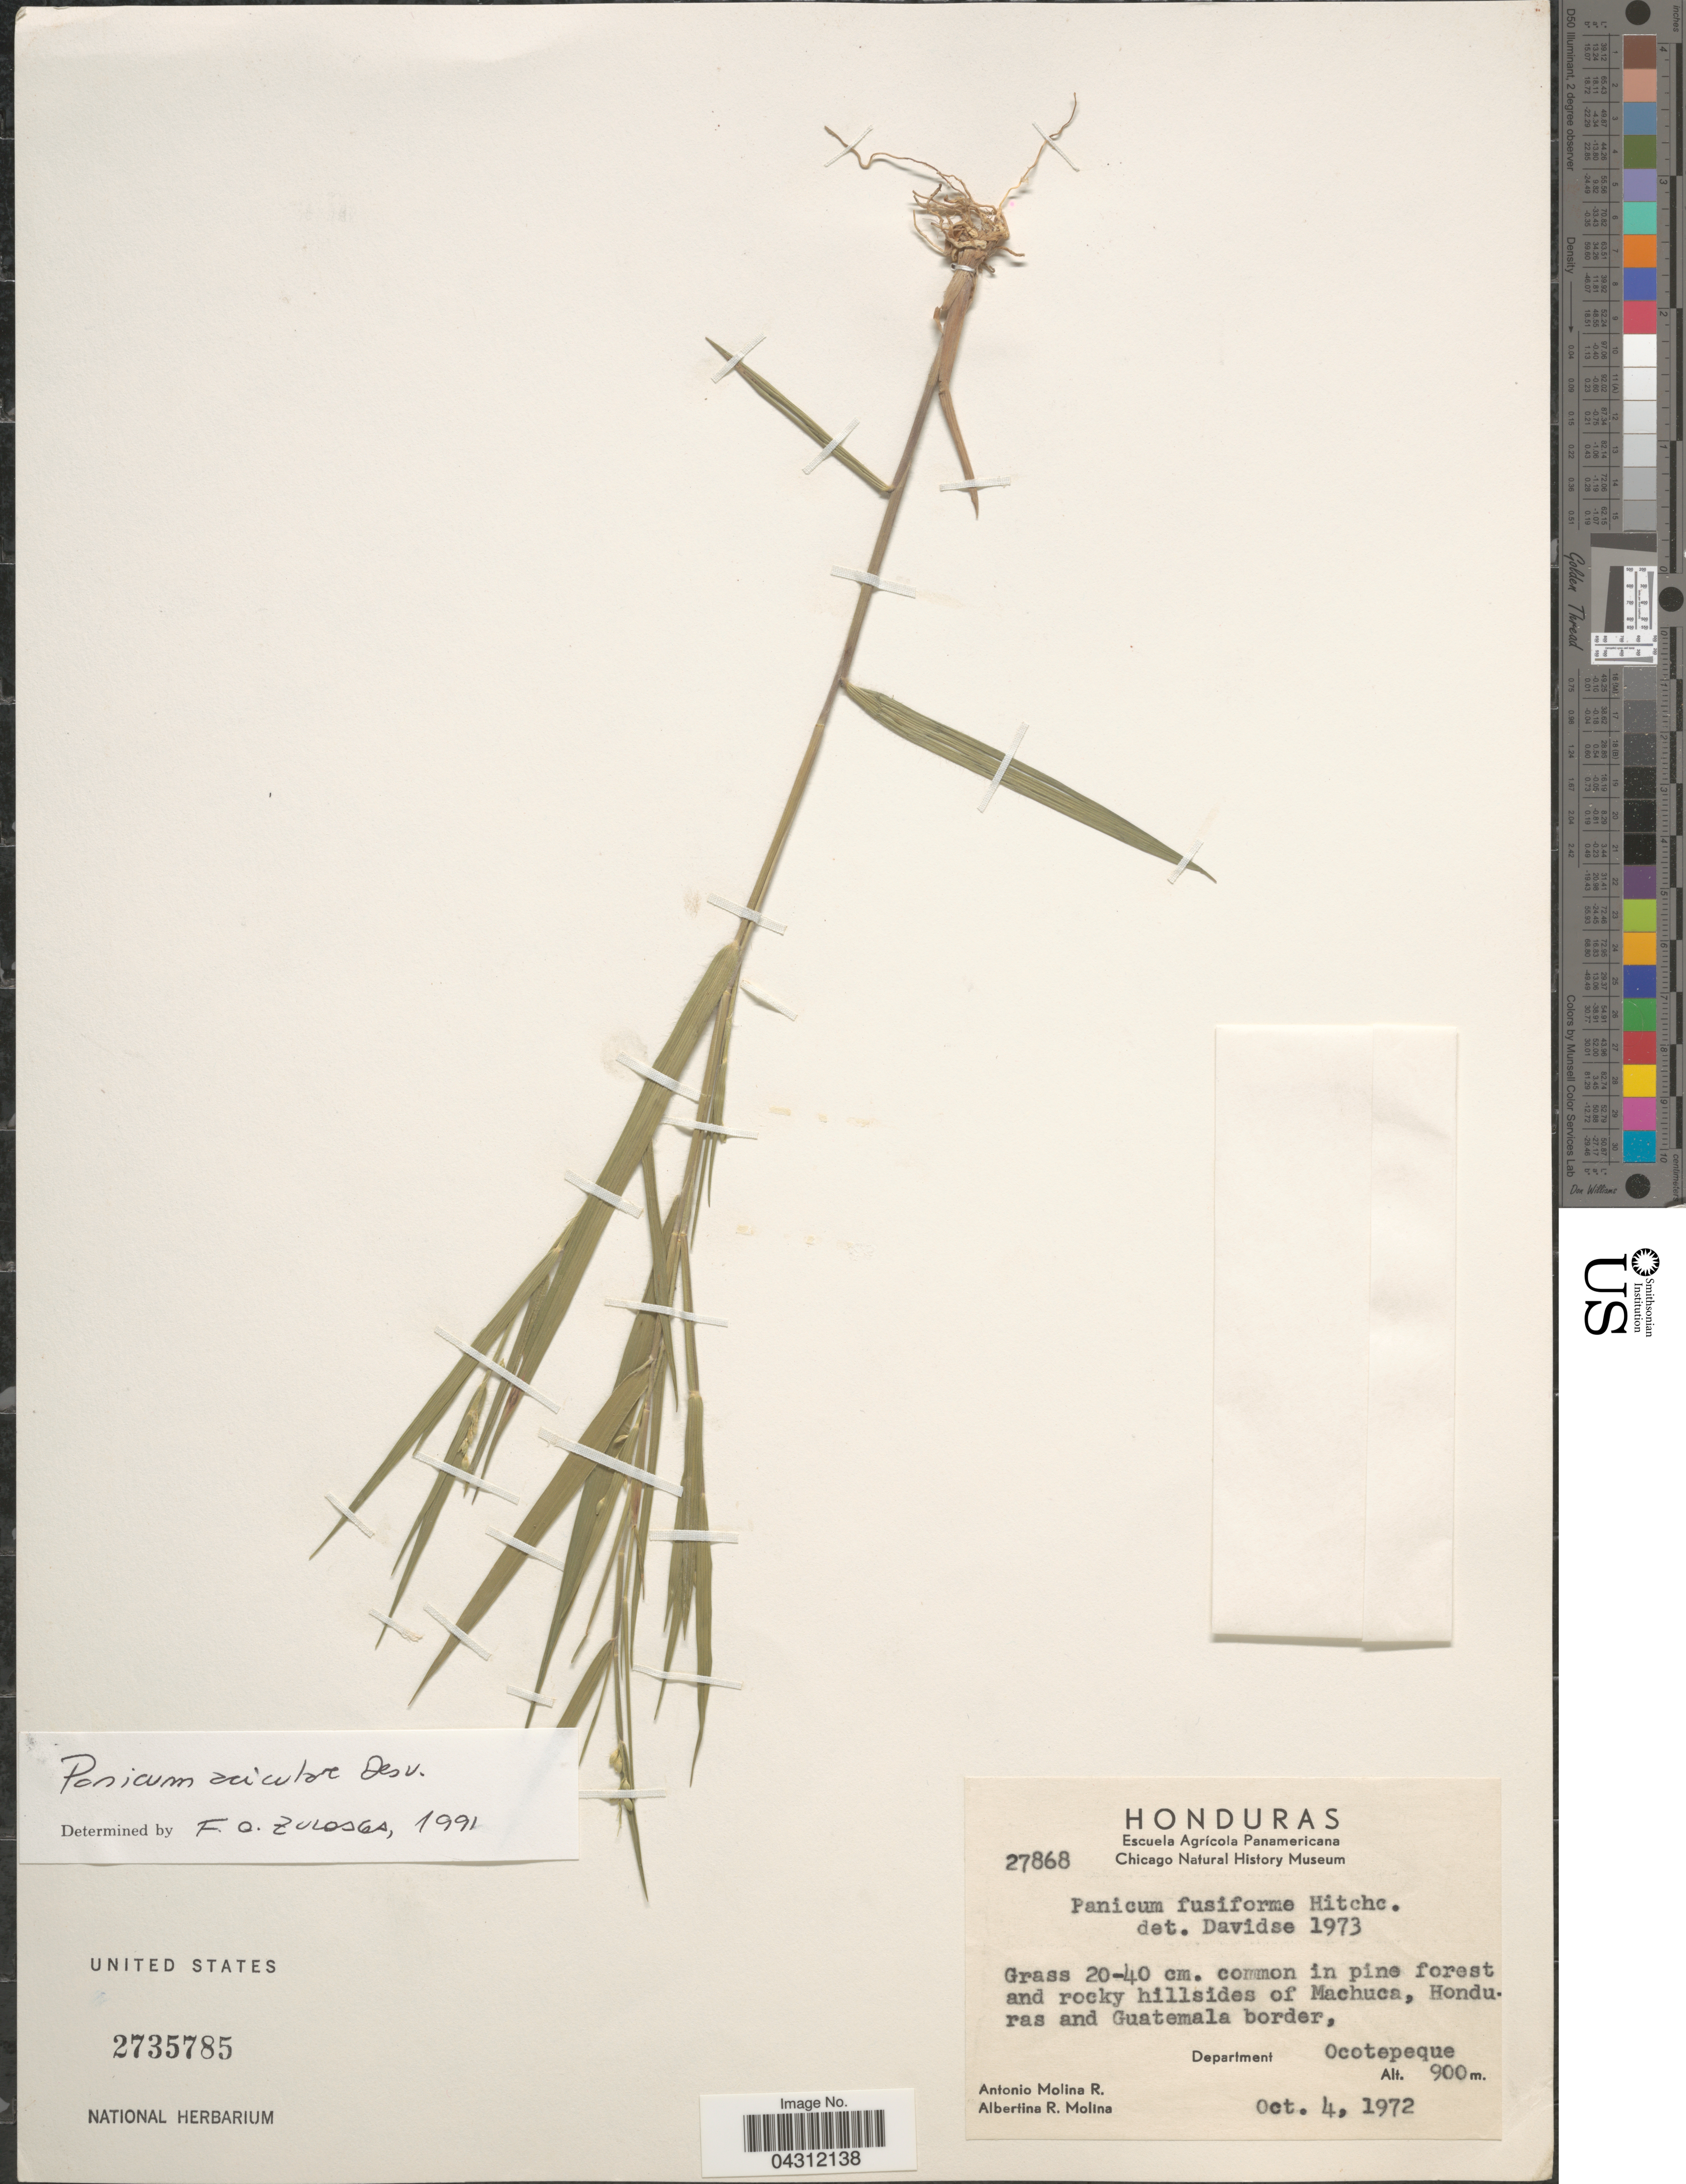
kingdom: Plantae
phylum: Tracheophyta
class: Liliopsida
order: Poales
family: Poaceae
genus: Dichanthelium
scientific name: Dichanthelium aciculare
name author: (Desv. ex Poir.) Gould & C.A. Clark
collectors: A. Molina R. & A. R. Molina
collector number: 27868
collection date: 1972-10-04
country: Honduras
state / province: Ocotepeque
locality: Common in pine forest and rocky hillsides of Machuca, Honduras and Guatemala border, Department Ocotepeque.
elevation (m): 900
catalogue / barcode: US 2735785